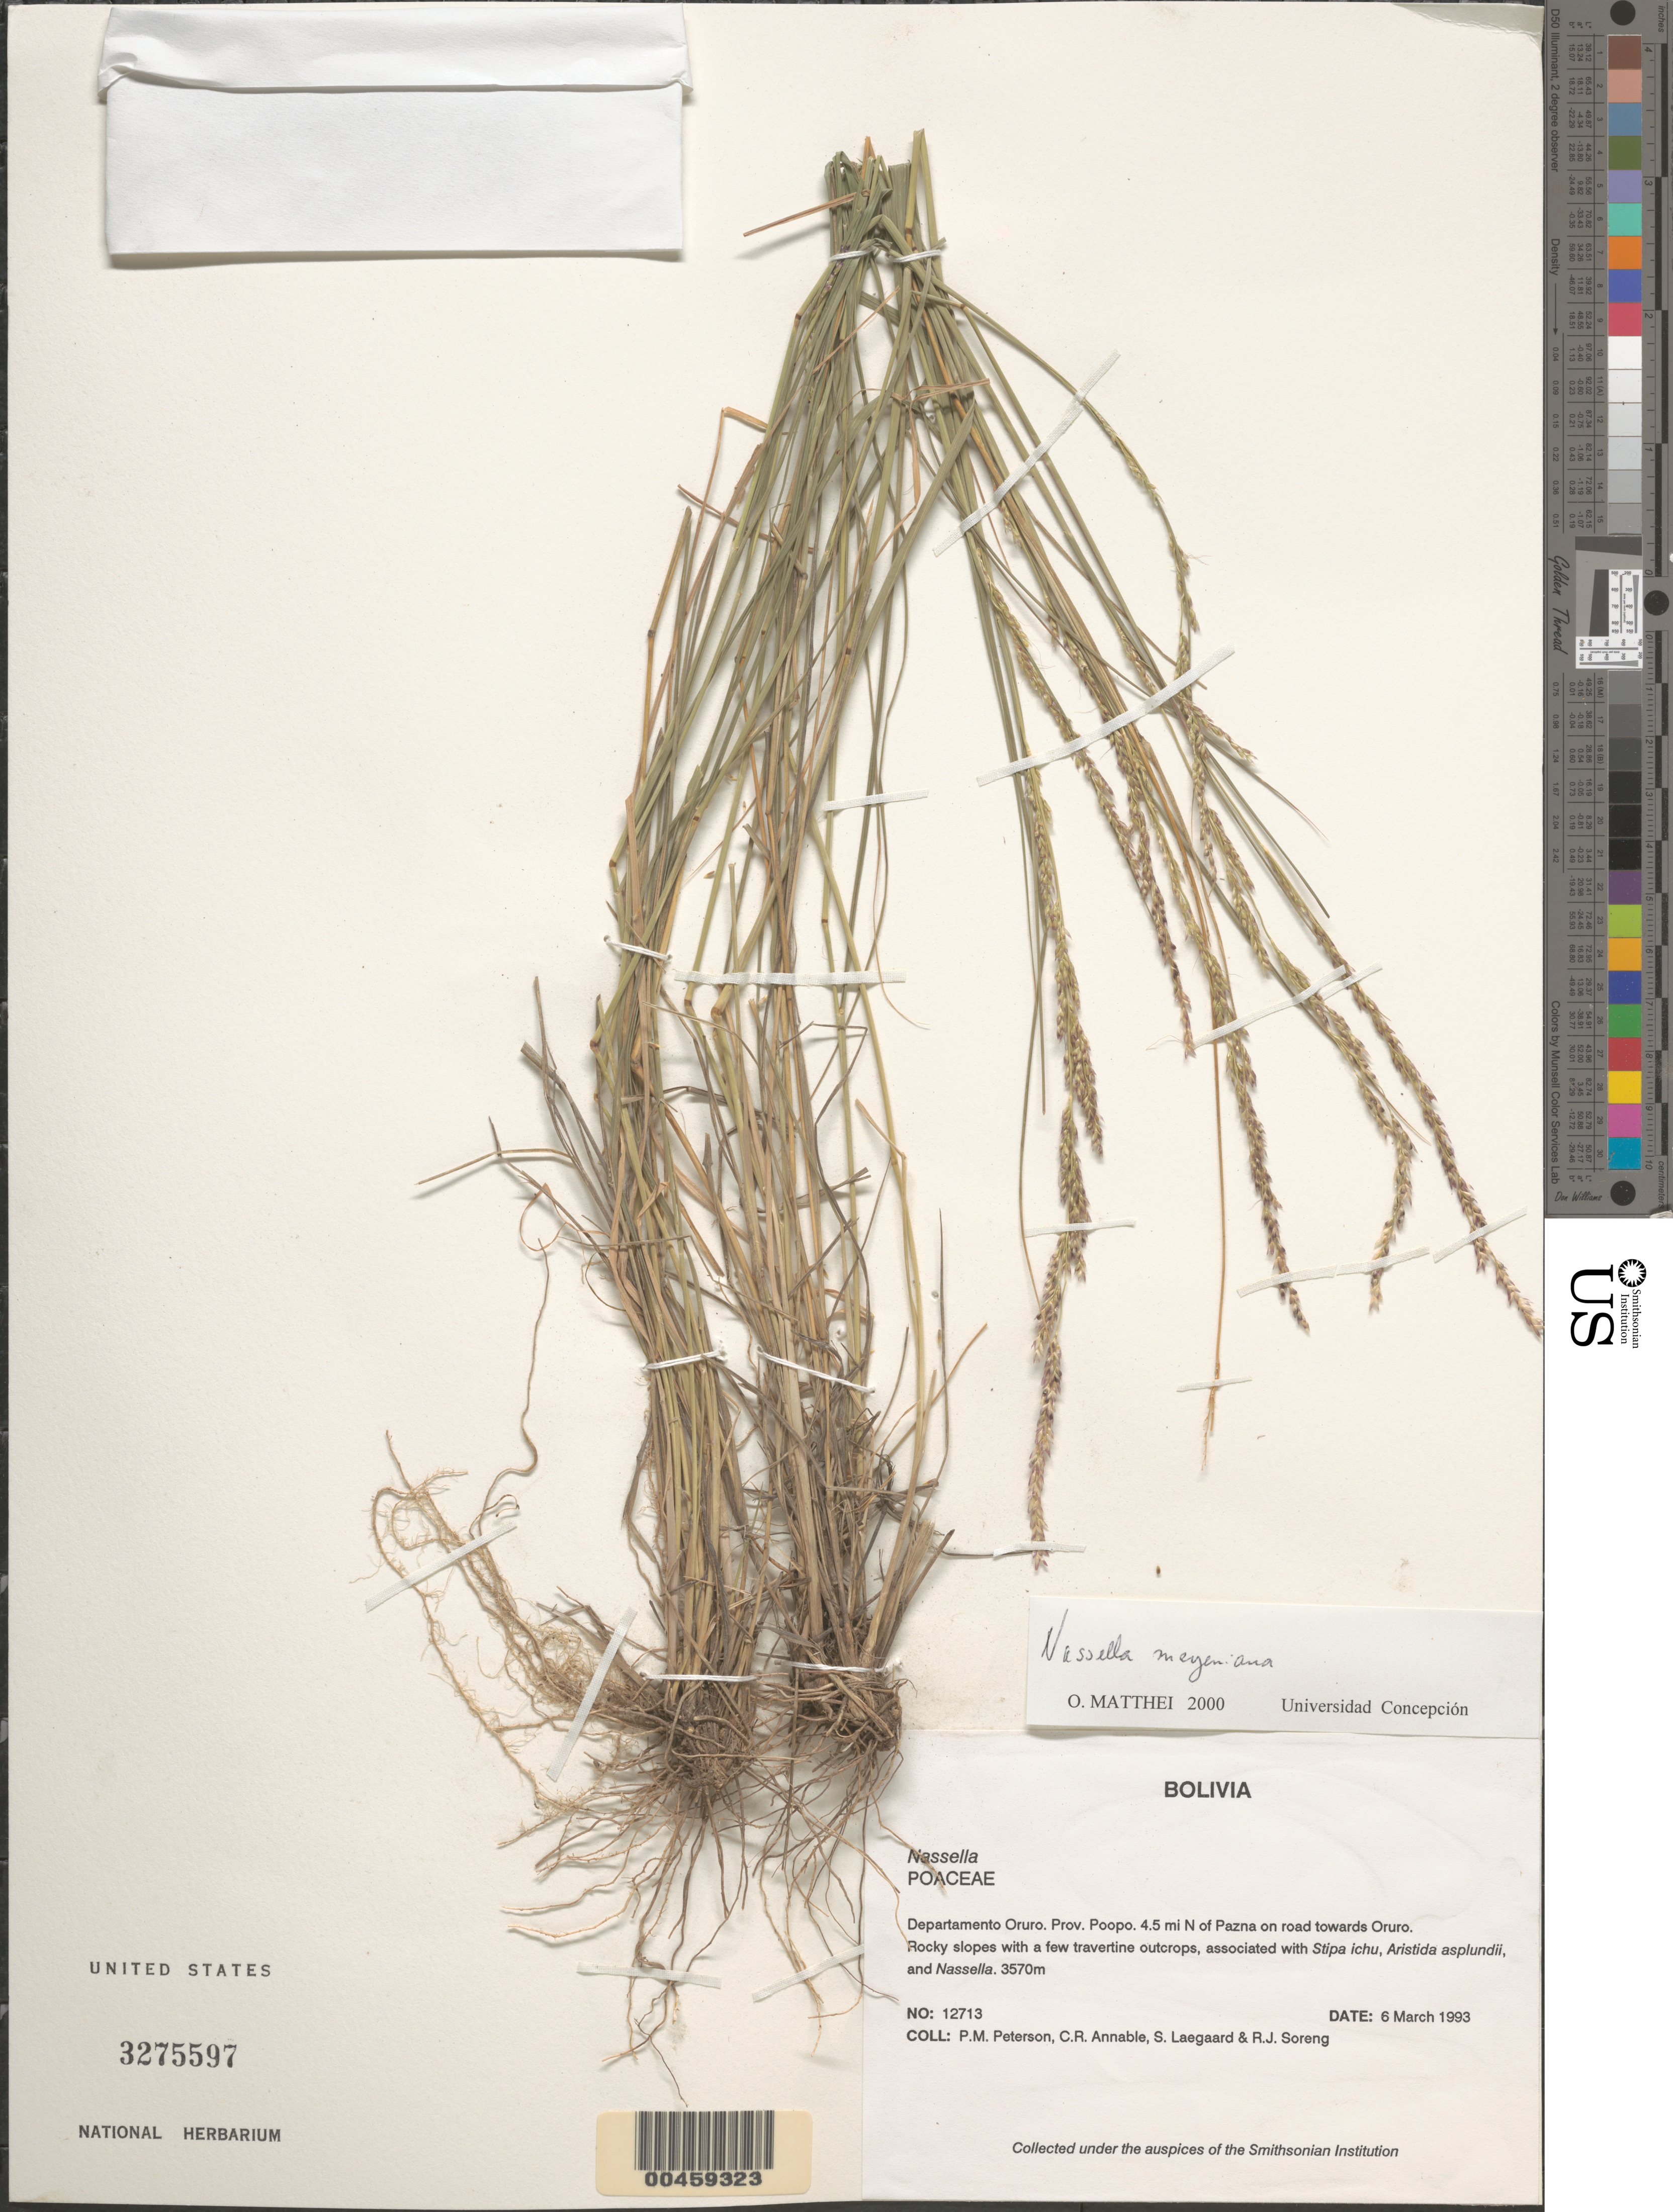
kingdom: Plantae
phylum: Tracheophyta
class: Liliopsida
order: Poales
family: Poaceae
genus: Nassella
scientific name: Nassella sp.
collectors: P. M. Peterson, C. R. Annable, S. Lægaard & R. J. Soreng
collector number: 12713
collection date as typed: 06 Mar 1993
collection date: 1993-03-06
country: Bolivia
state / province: Oruro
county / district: Poopó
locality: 4.5 mi N of Pazna on road towards Oruro.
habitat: Rocky slopes with a few travertine outcrops, associated with Stipa ichu, Aristida asplundii, and Nassella.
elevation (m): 3570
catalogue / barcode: US 3275597